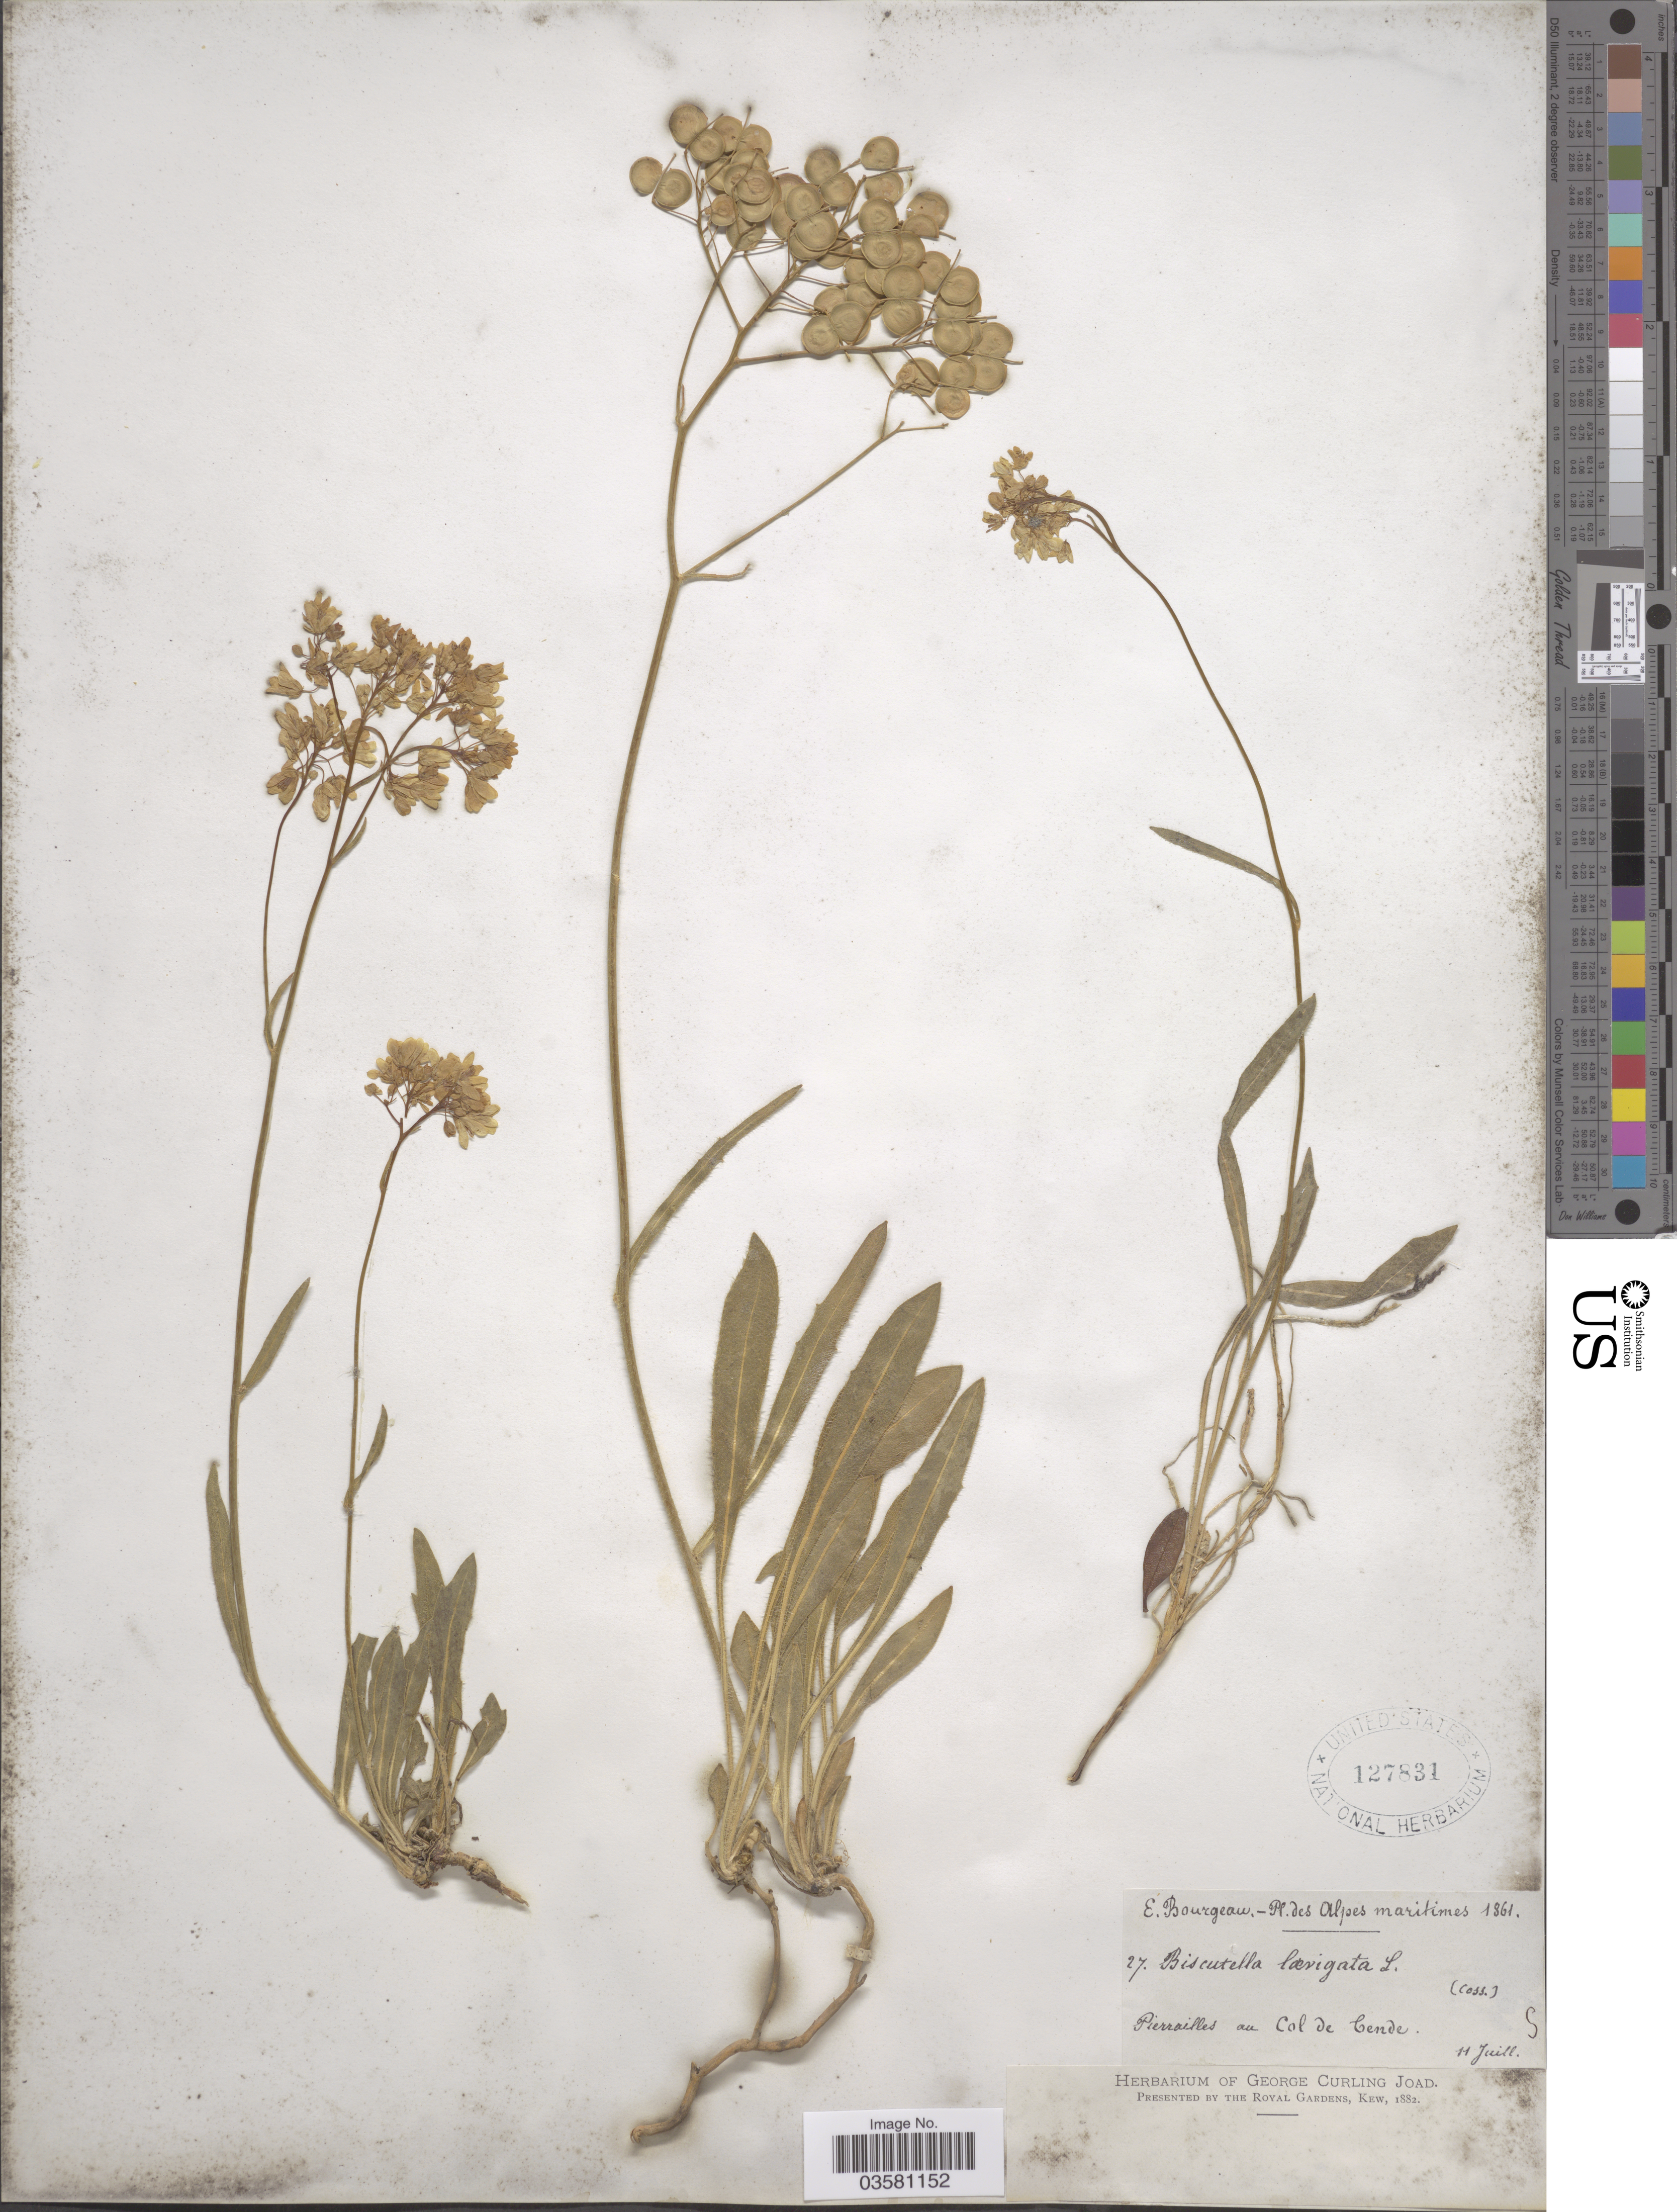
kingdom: Plantae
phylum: Tracheophyta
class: Magnoliopsida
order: Brassicales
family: Brassicaceae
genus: Biscutella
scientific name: Biscutella laevigata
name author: L.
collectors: E. Bourgeau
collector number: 27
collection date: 1861-07-11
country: France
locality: Alpes maritimes. Pierrailles au Col de Cende.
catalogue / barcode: US 127831